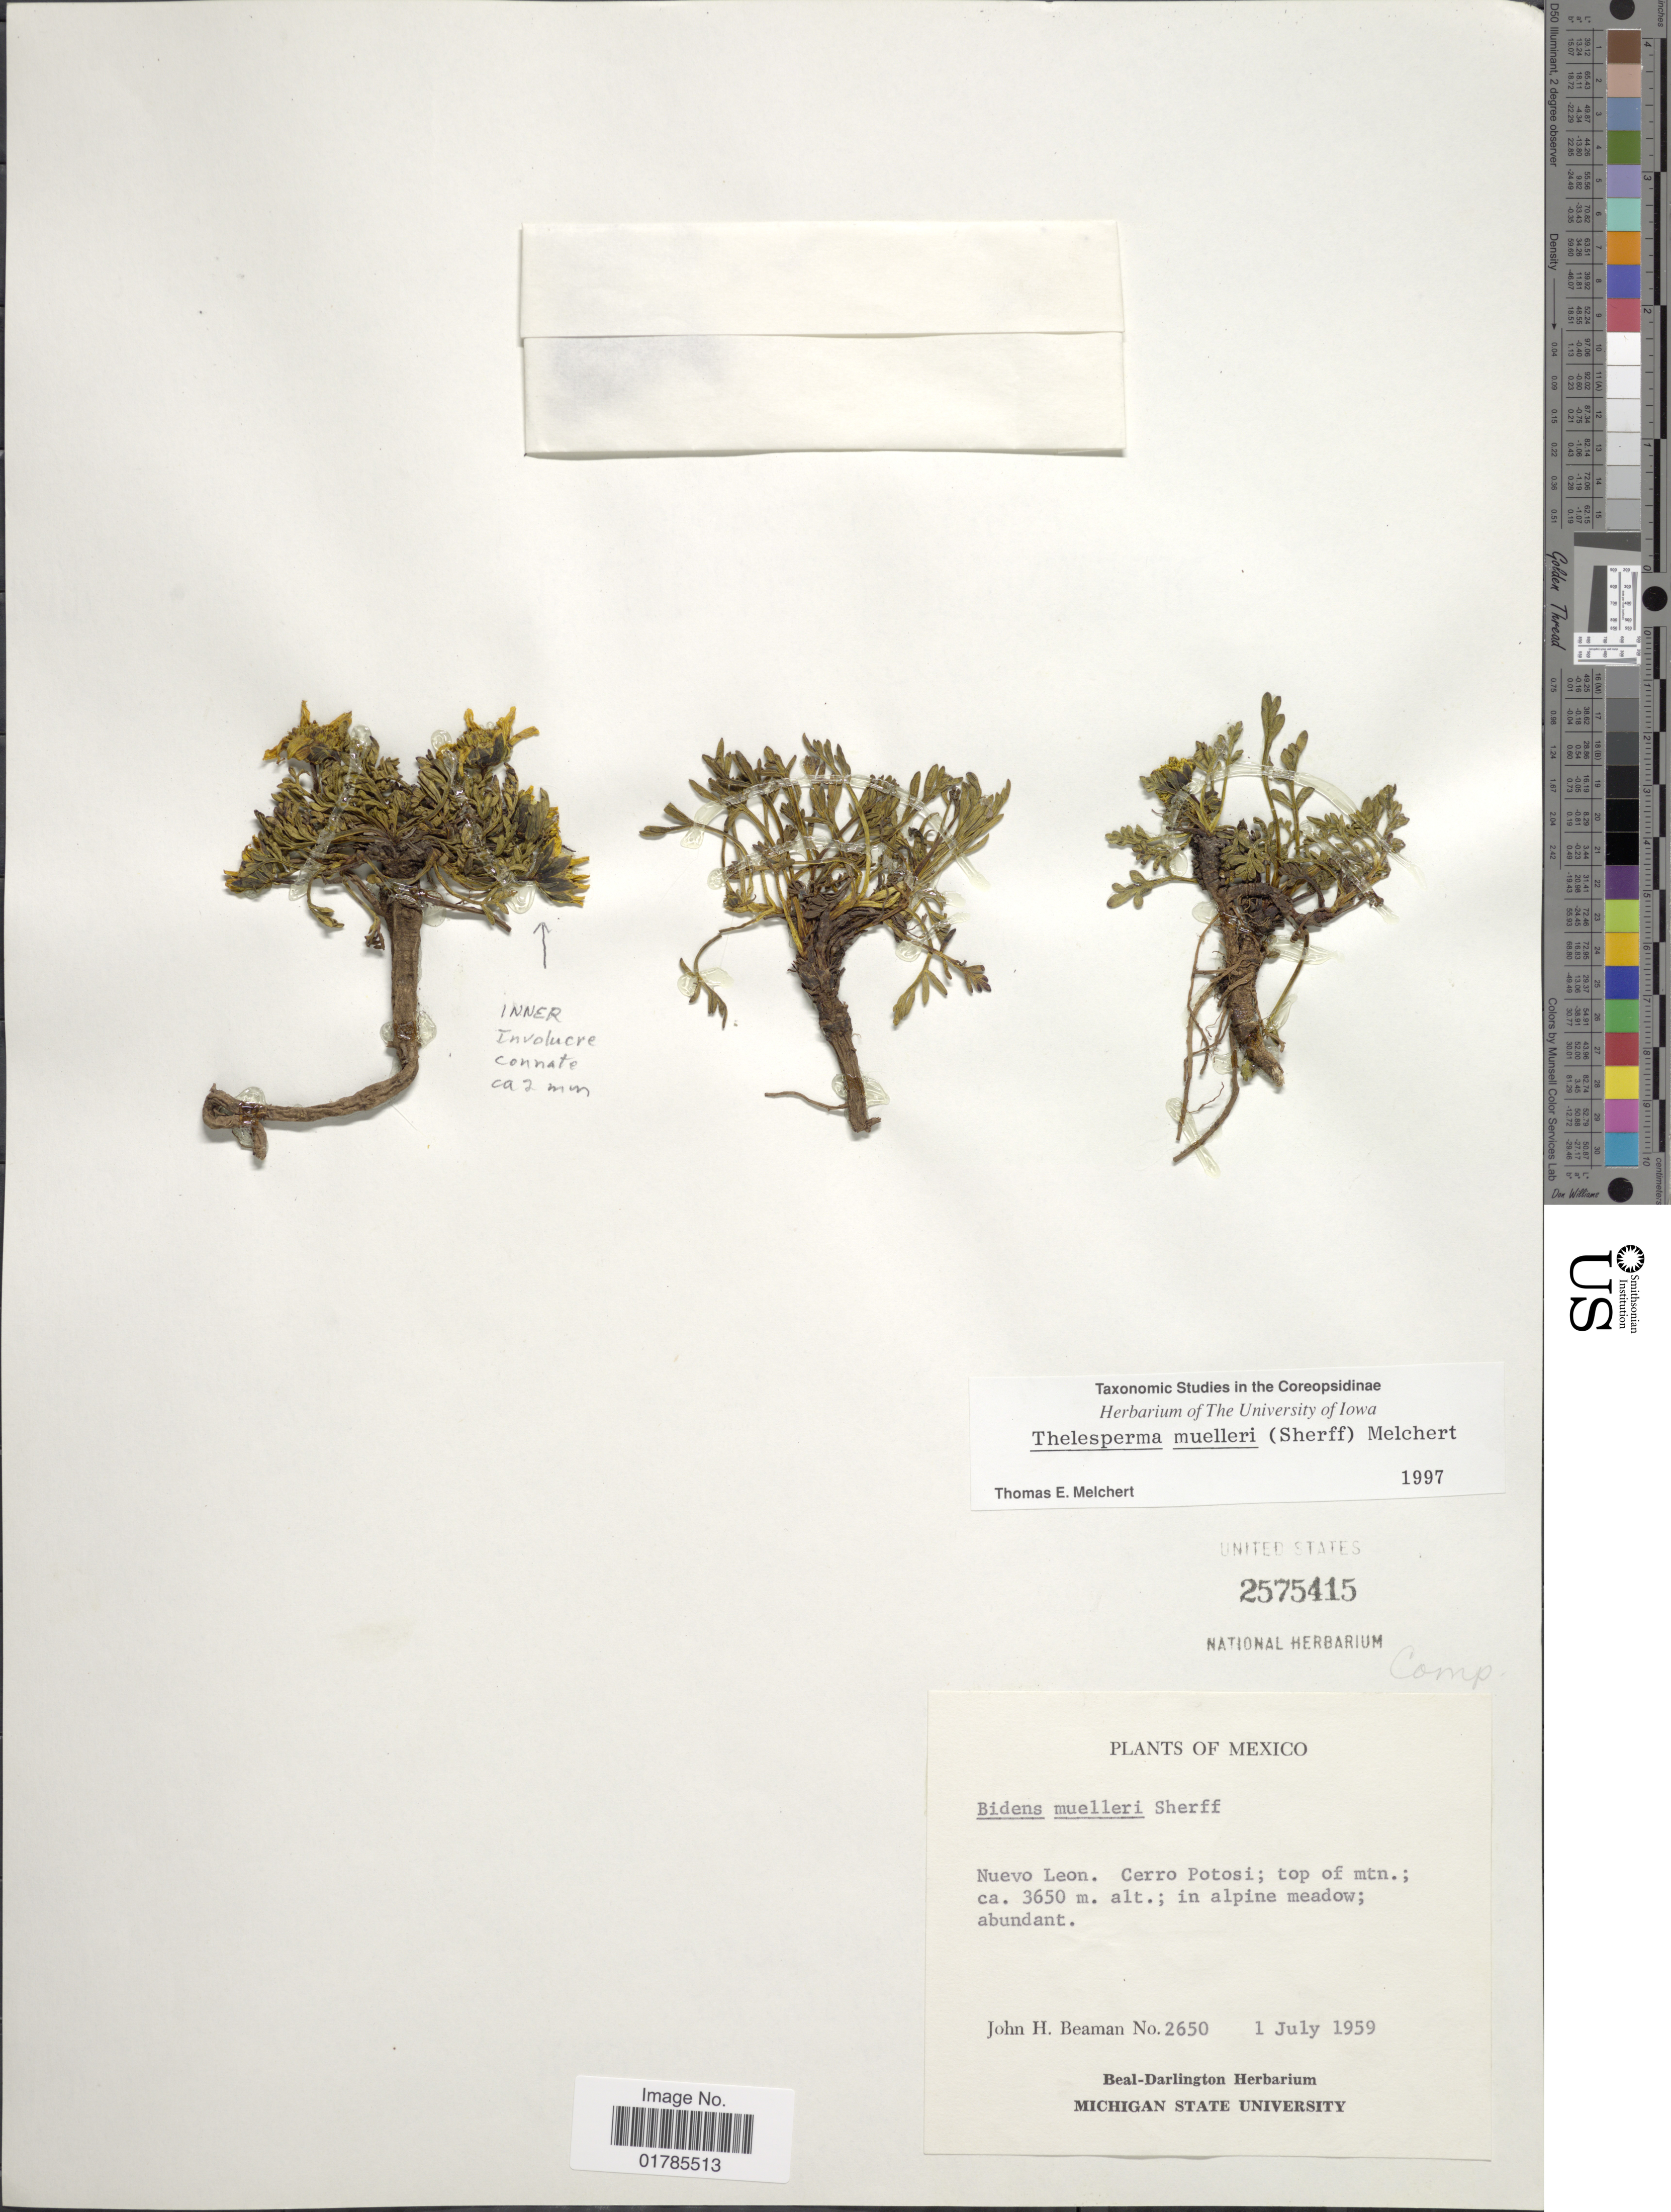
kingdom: Plantae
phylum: Tracheophyta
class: Magnoliopsida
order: Asterales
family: Asteraceae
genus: Thelesperma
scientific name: Thelesperma muelleri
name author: (Sherff) Melchert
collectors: J. H. Beaman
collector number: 2650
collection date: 1959-07-01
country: Mexico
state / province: Nuevo León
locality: Cerro Potosi; top of mtn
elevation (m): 3650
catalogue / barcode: US 2575415